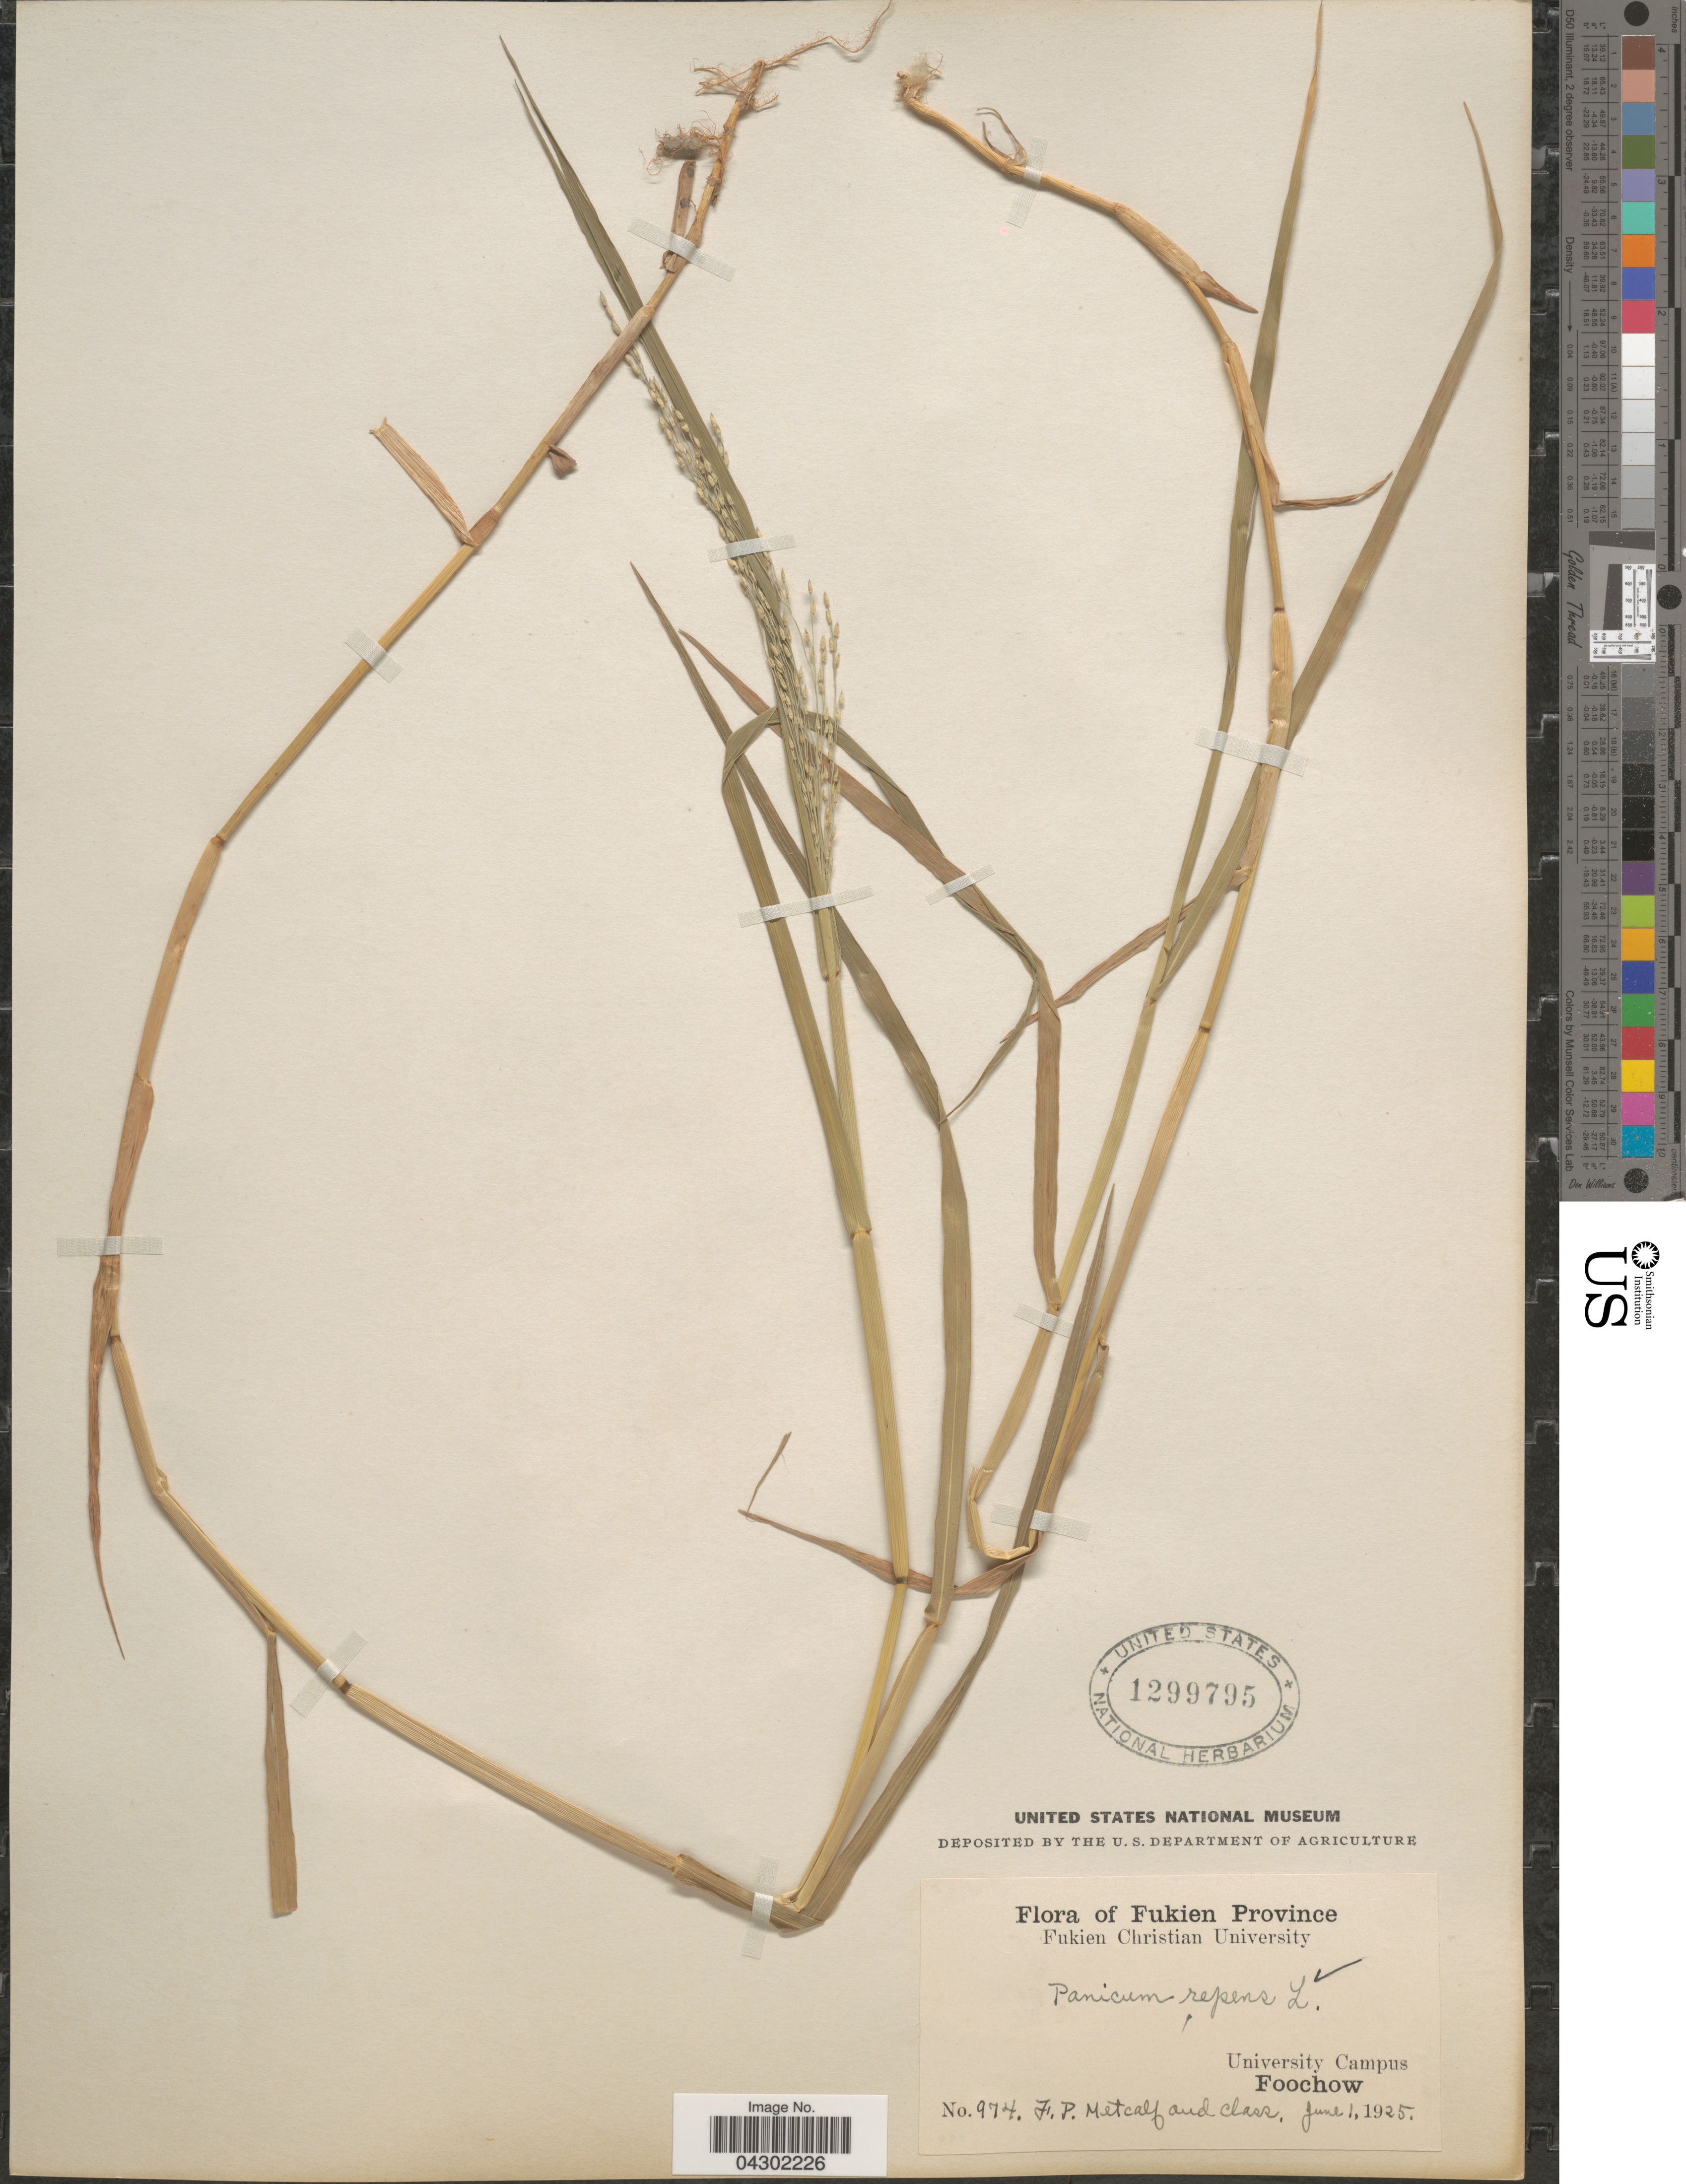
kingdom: Plantae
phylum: Tracheophyta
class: Liliopsida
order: Poales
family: Poaceae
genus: Panicum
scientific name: Panicum repens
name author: L.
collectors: F. Metcalf & Class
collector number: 974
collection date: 1925-06-01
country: China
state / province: Fujian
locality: Fukien Province. University of Campus. Foochow.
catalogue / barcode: US 1299795